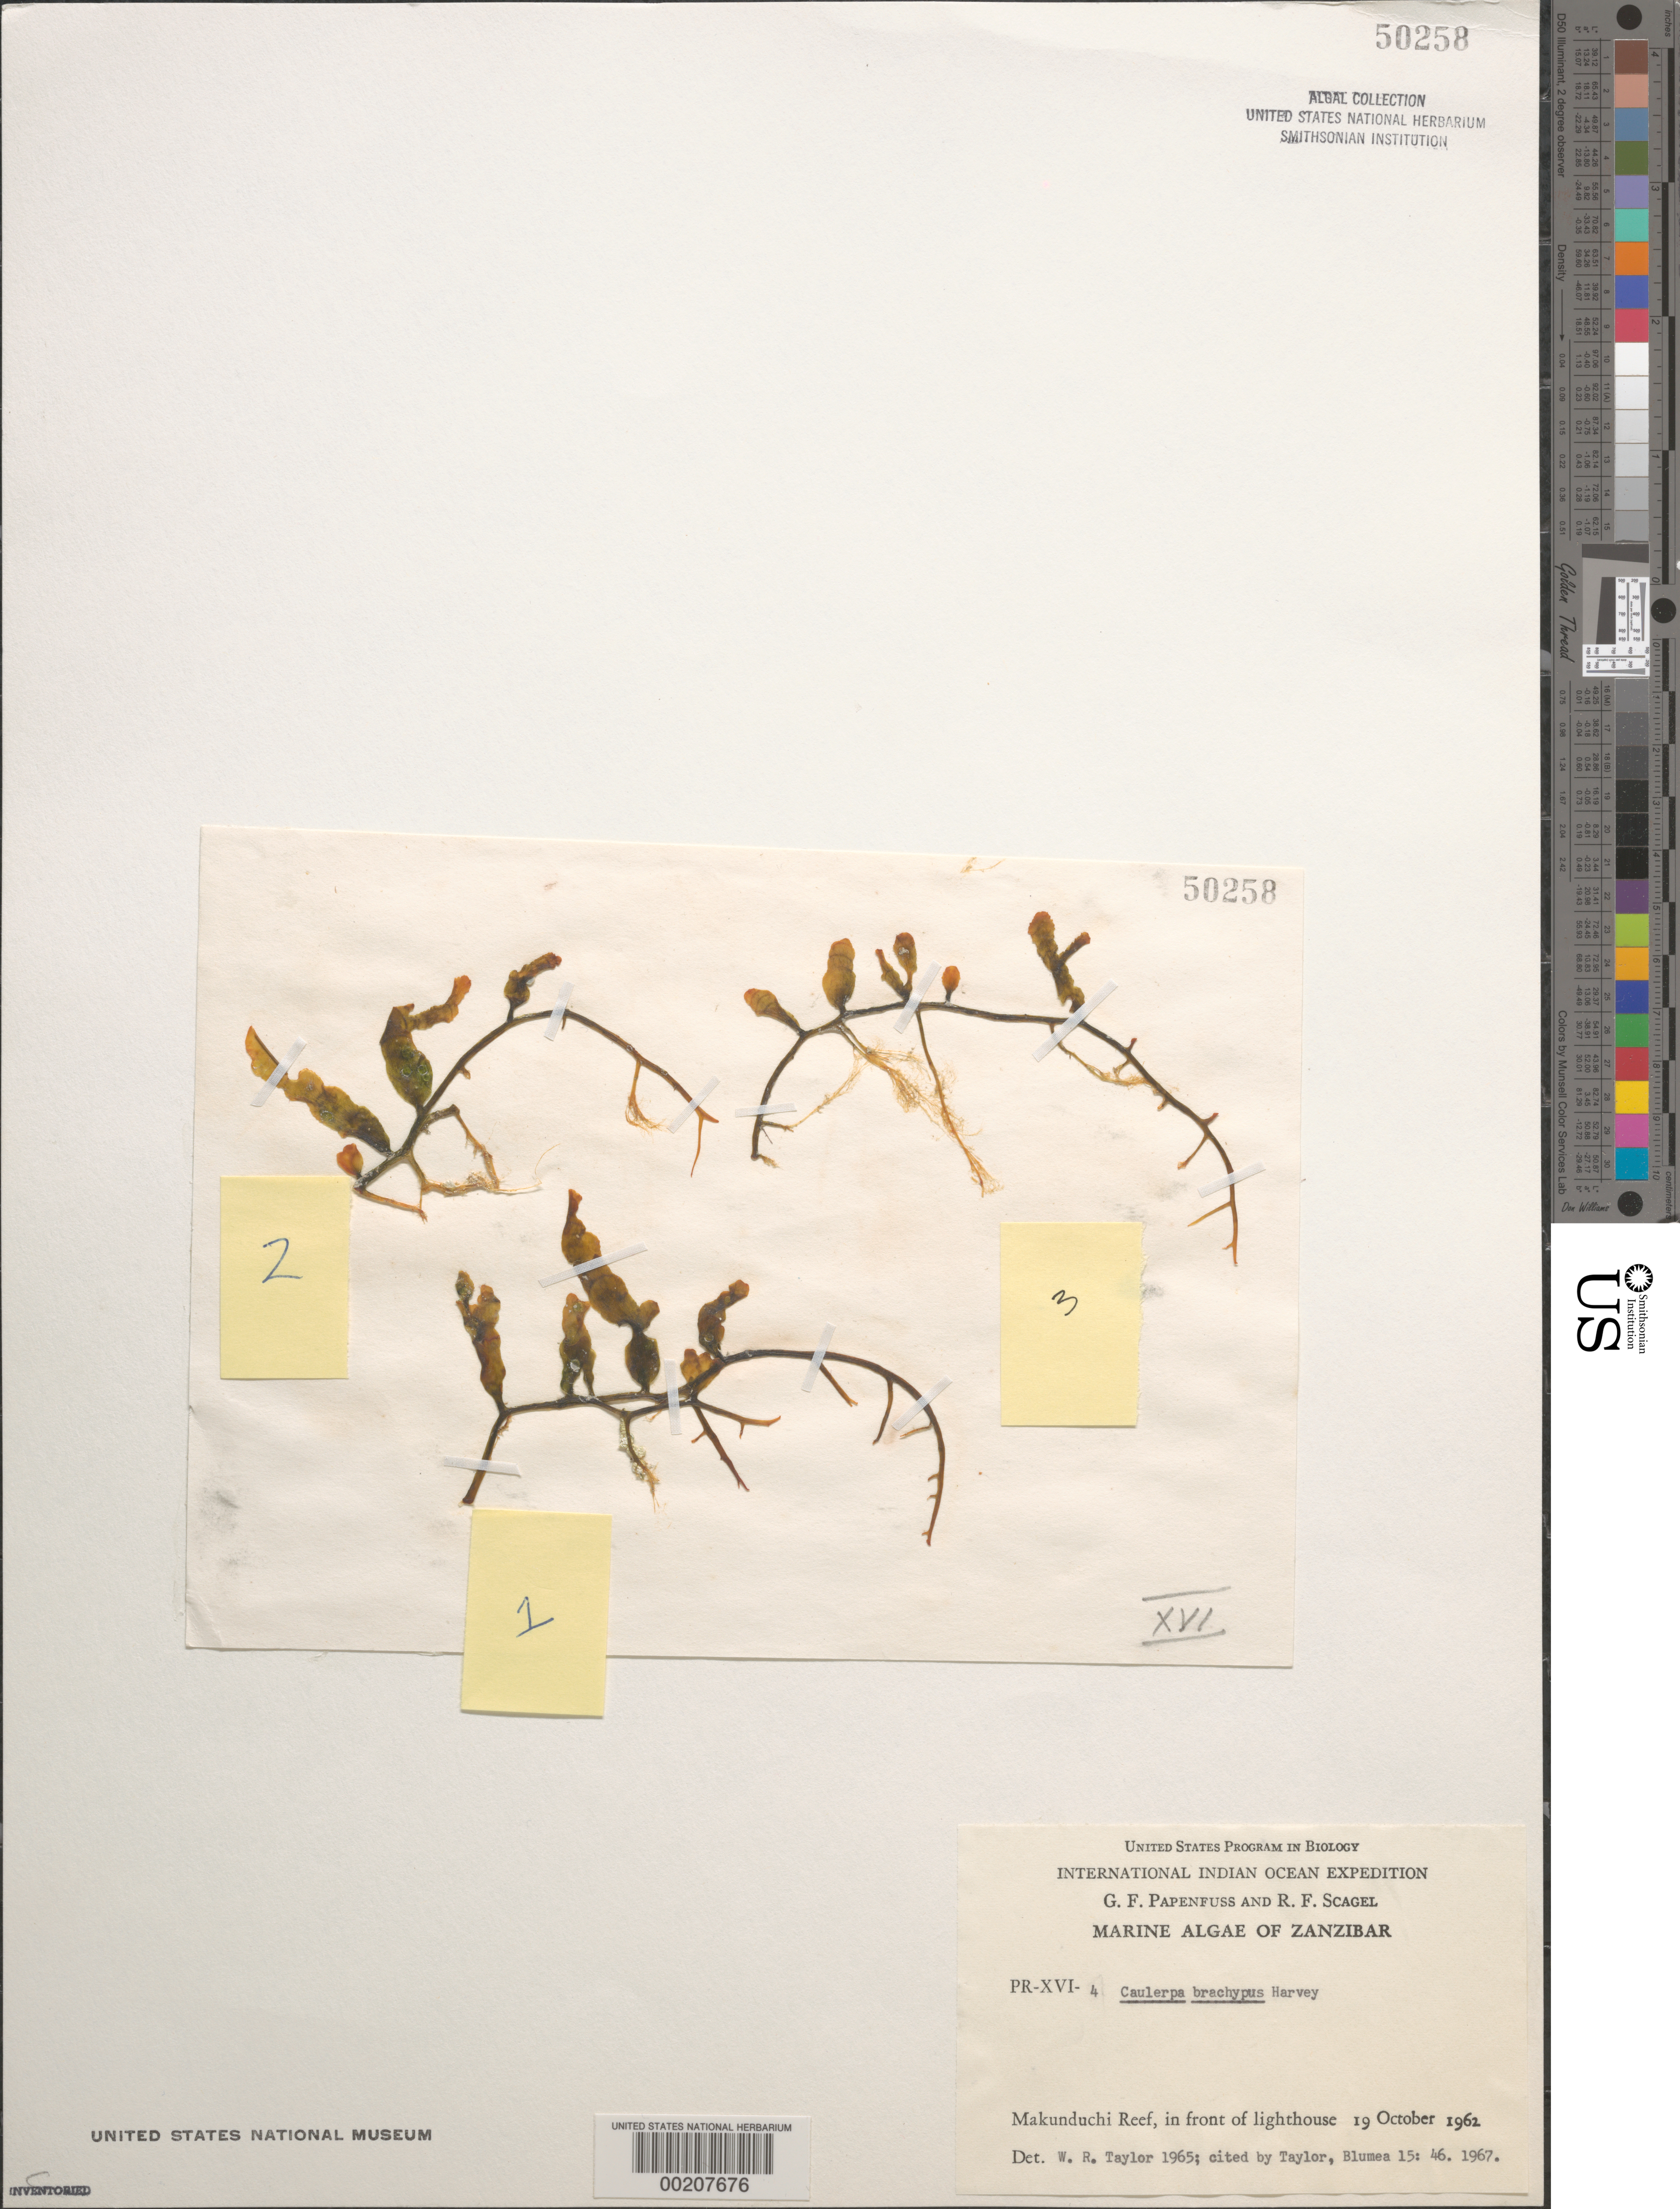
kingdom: Plantae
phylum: Chlorophyta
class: Ulvophyceae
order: Bryopsidales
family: Caulerpaceae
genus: Caulerpa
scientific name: Caulerpa brachypus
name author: Harv.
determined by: Taylor, William R.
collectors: G. Papenfuss & R. F. Scagel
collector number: PR-XVI-4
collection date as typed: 19 Oct 1962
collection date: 1962-10-19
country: Tanzania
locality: Makunduchi reef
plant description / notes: International Indian Ocean Expedition, 1962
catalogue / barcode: US 50258